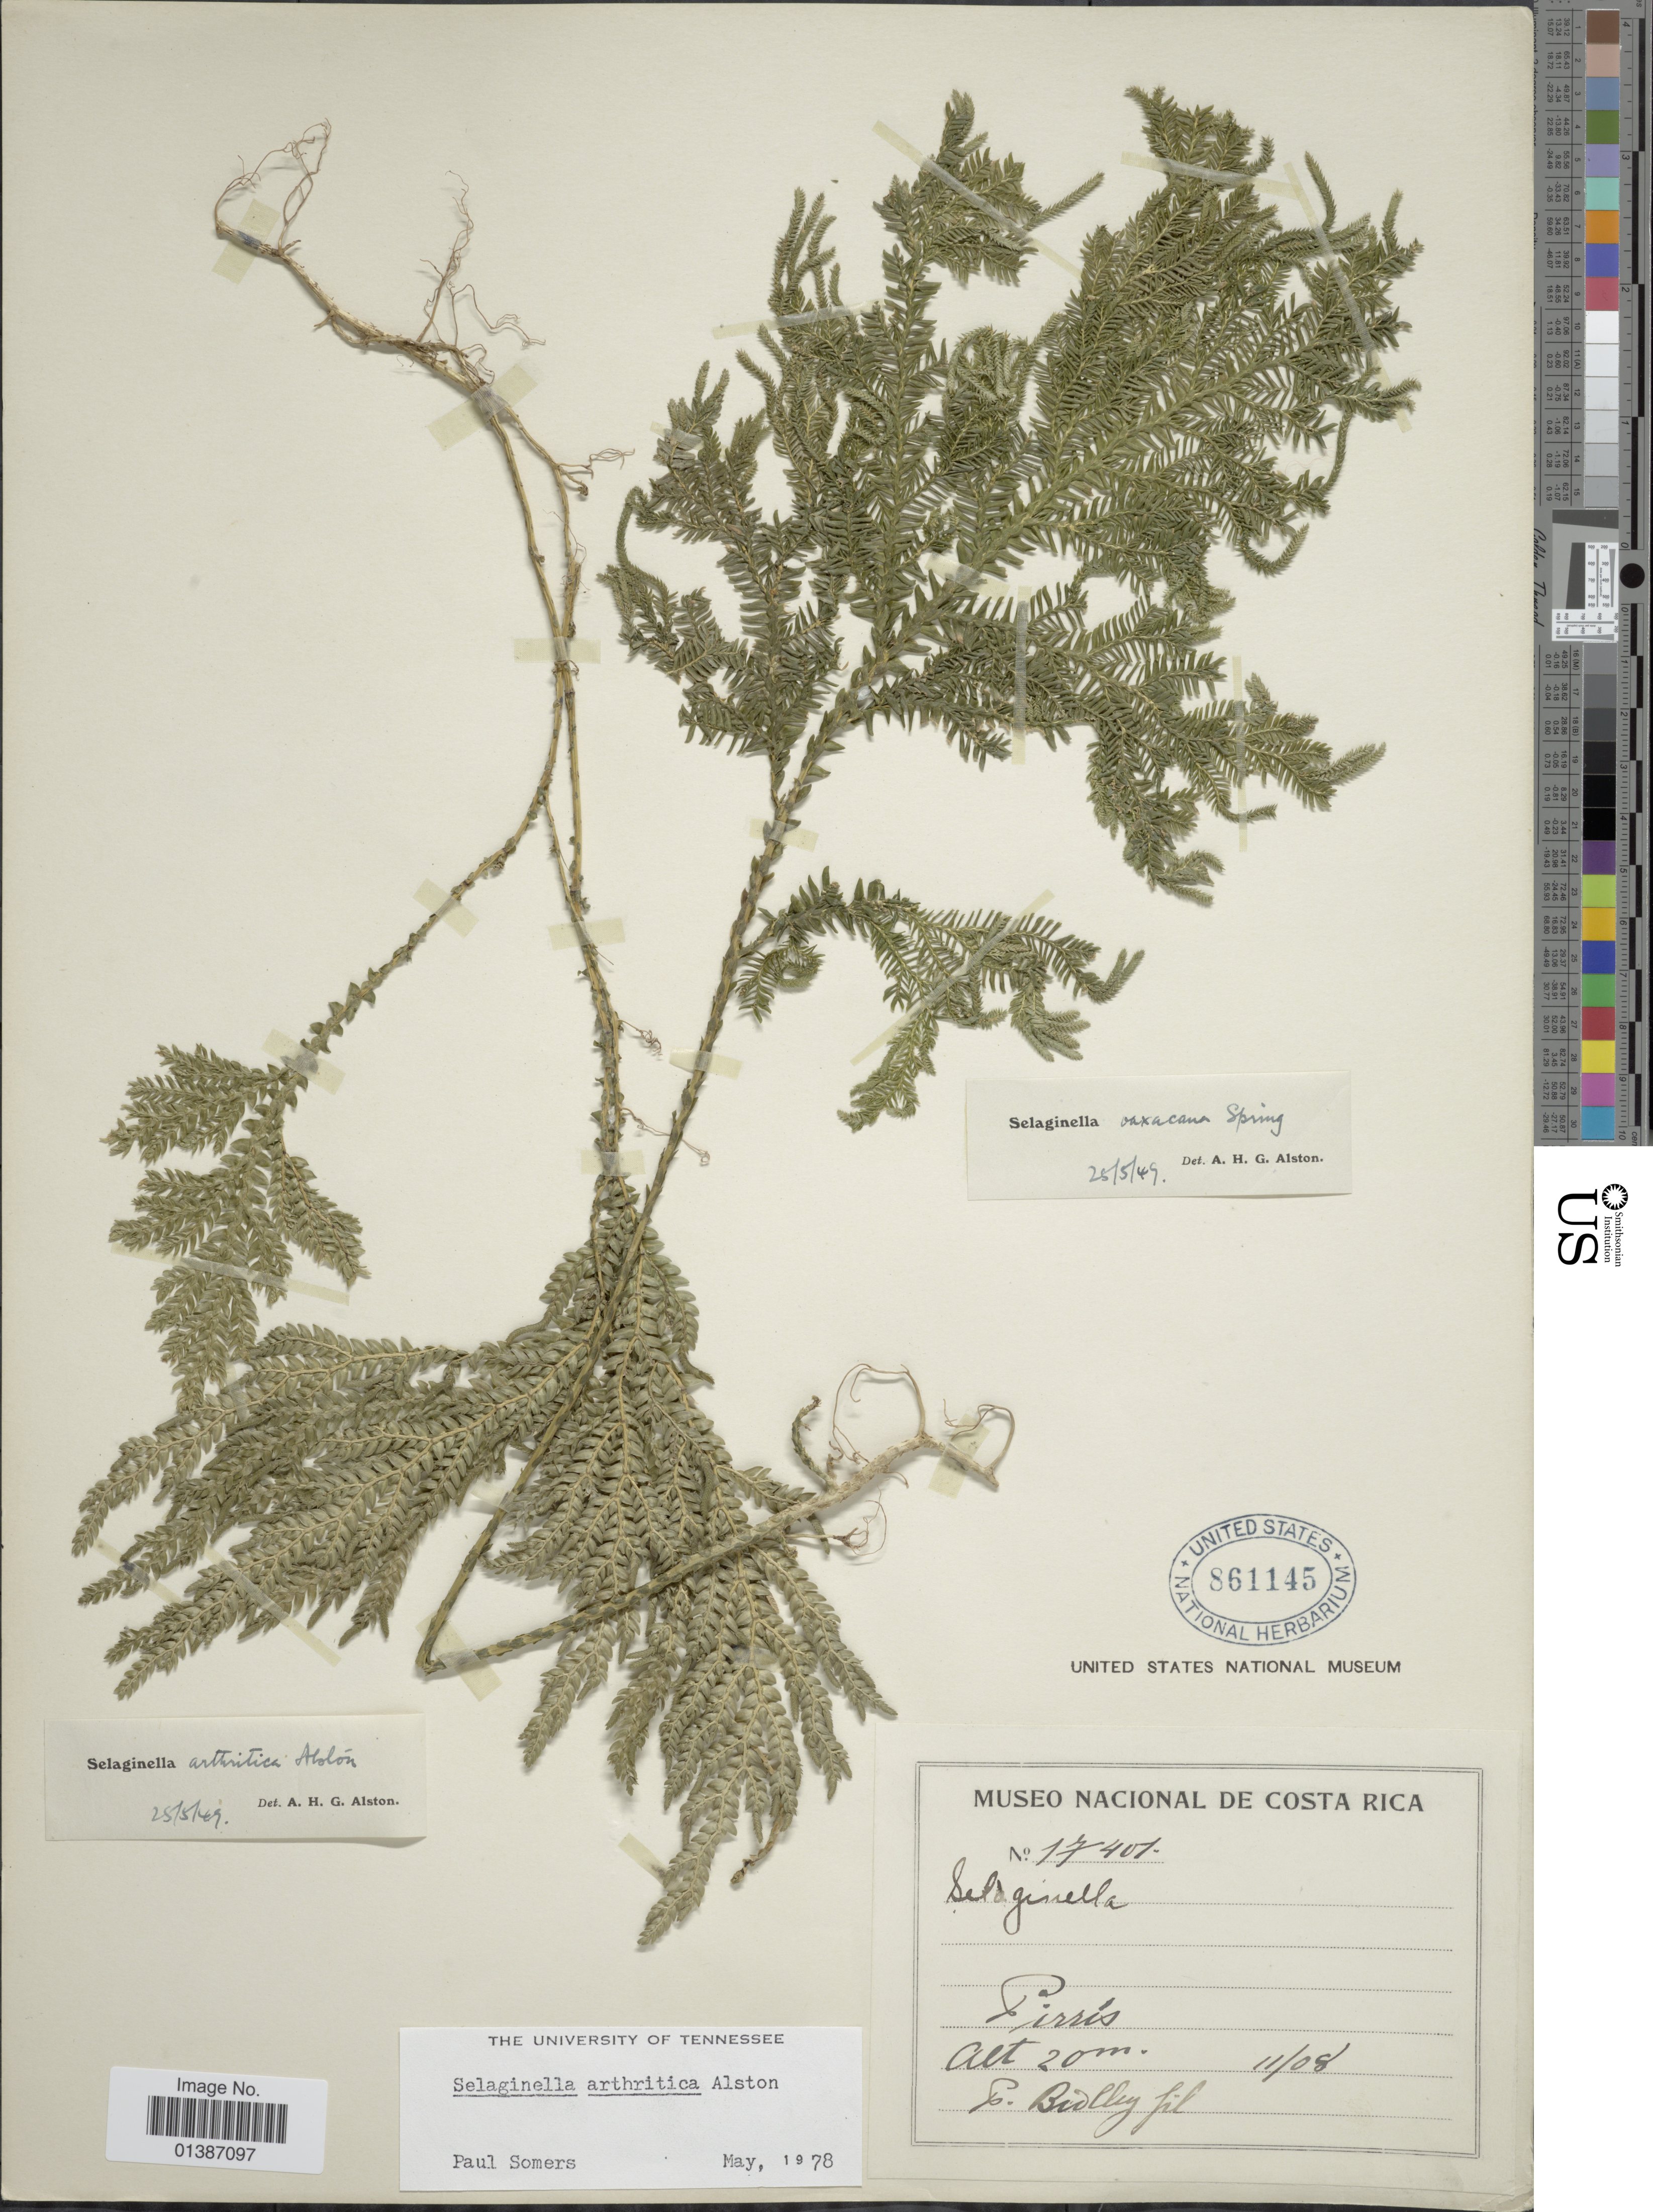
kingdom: Plantae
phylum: Tracheophyta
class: Lycopodiopsida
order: Selaginellales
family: Selaginellaceae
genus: Selaginella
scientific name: Selaginella arthritica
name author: Alston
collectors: P. Biolley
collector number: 17401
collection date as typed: Transcribed d/m/y: /11/8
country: Costa Rica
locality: Pirrís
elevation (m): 20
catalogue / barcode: US 861145